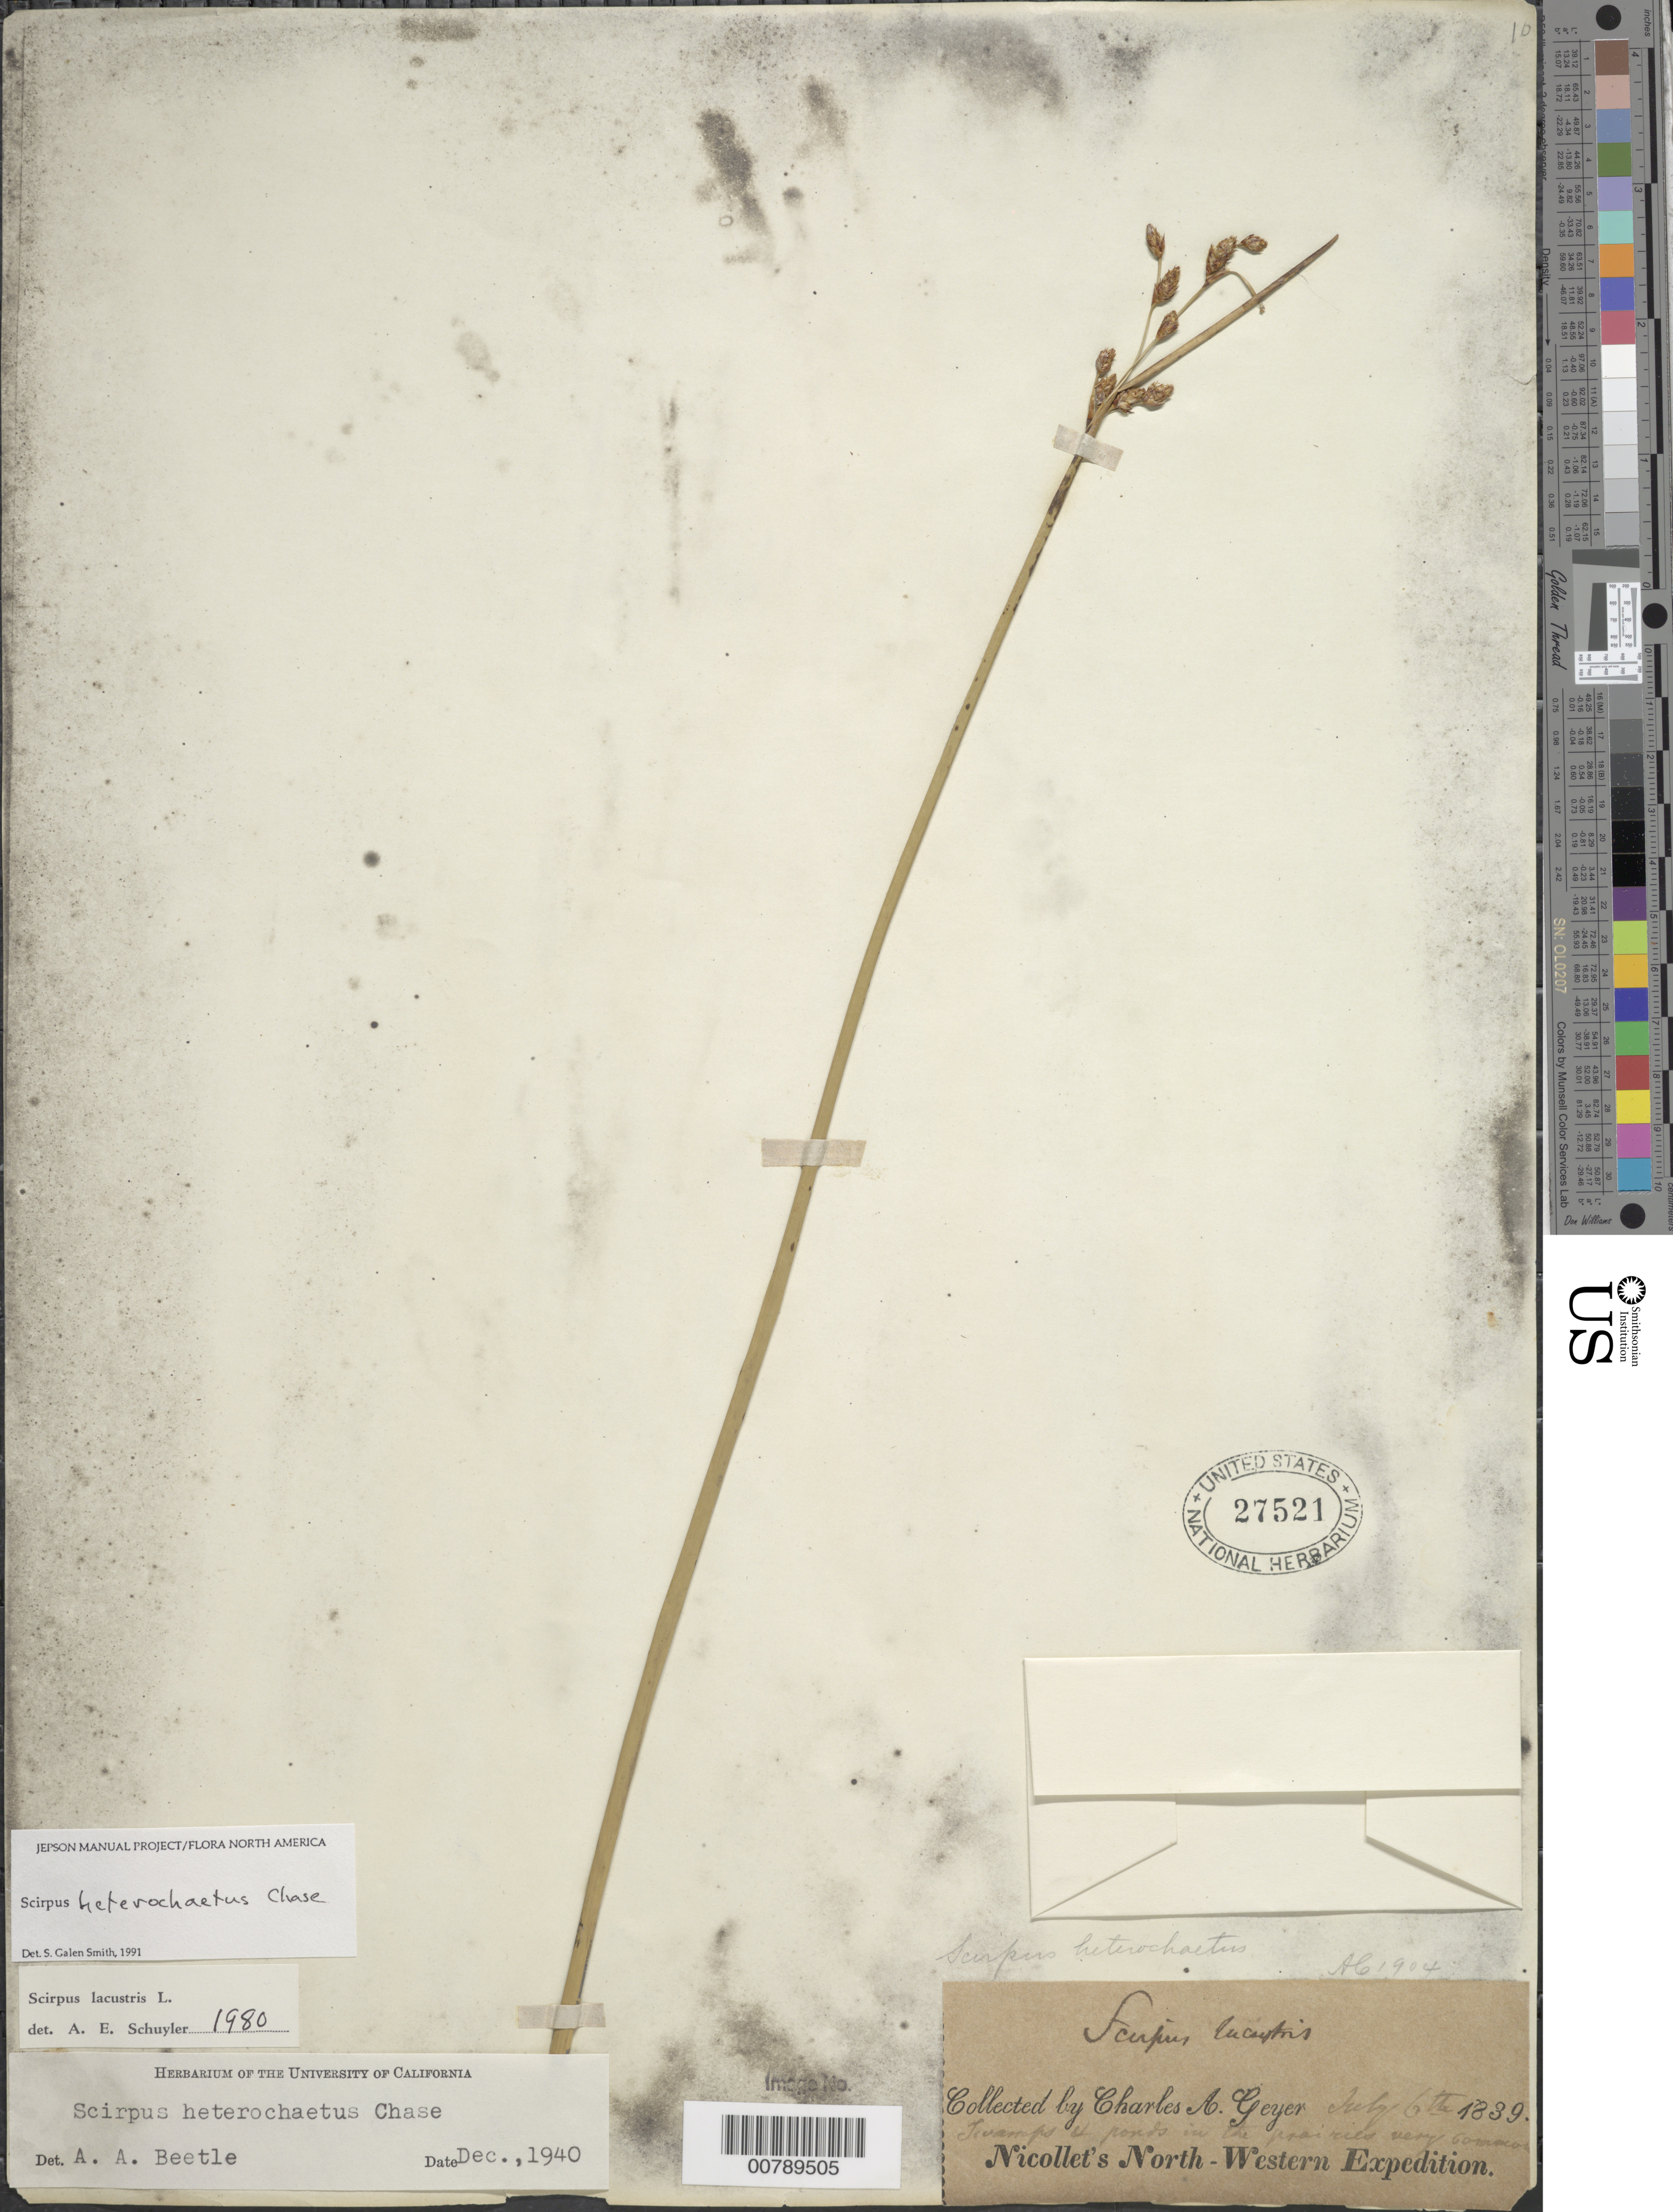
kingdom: Plantae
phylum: Tracheophyta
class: Liliopsida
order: Poales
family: Cyperaceae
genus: Schoenoplectus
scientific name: Schoenoplectus heterochaetus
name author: (Chase) Soják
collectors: C. A. Geyer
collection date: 1839-07-06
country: United States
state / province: South Dakota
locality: Swamps at ponds in the prairies. North-Western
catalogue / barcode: US 27521